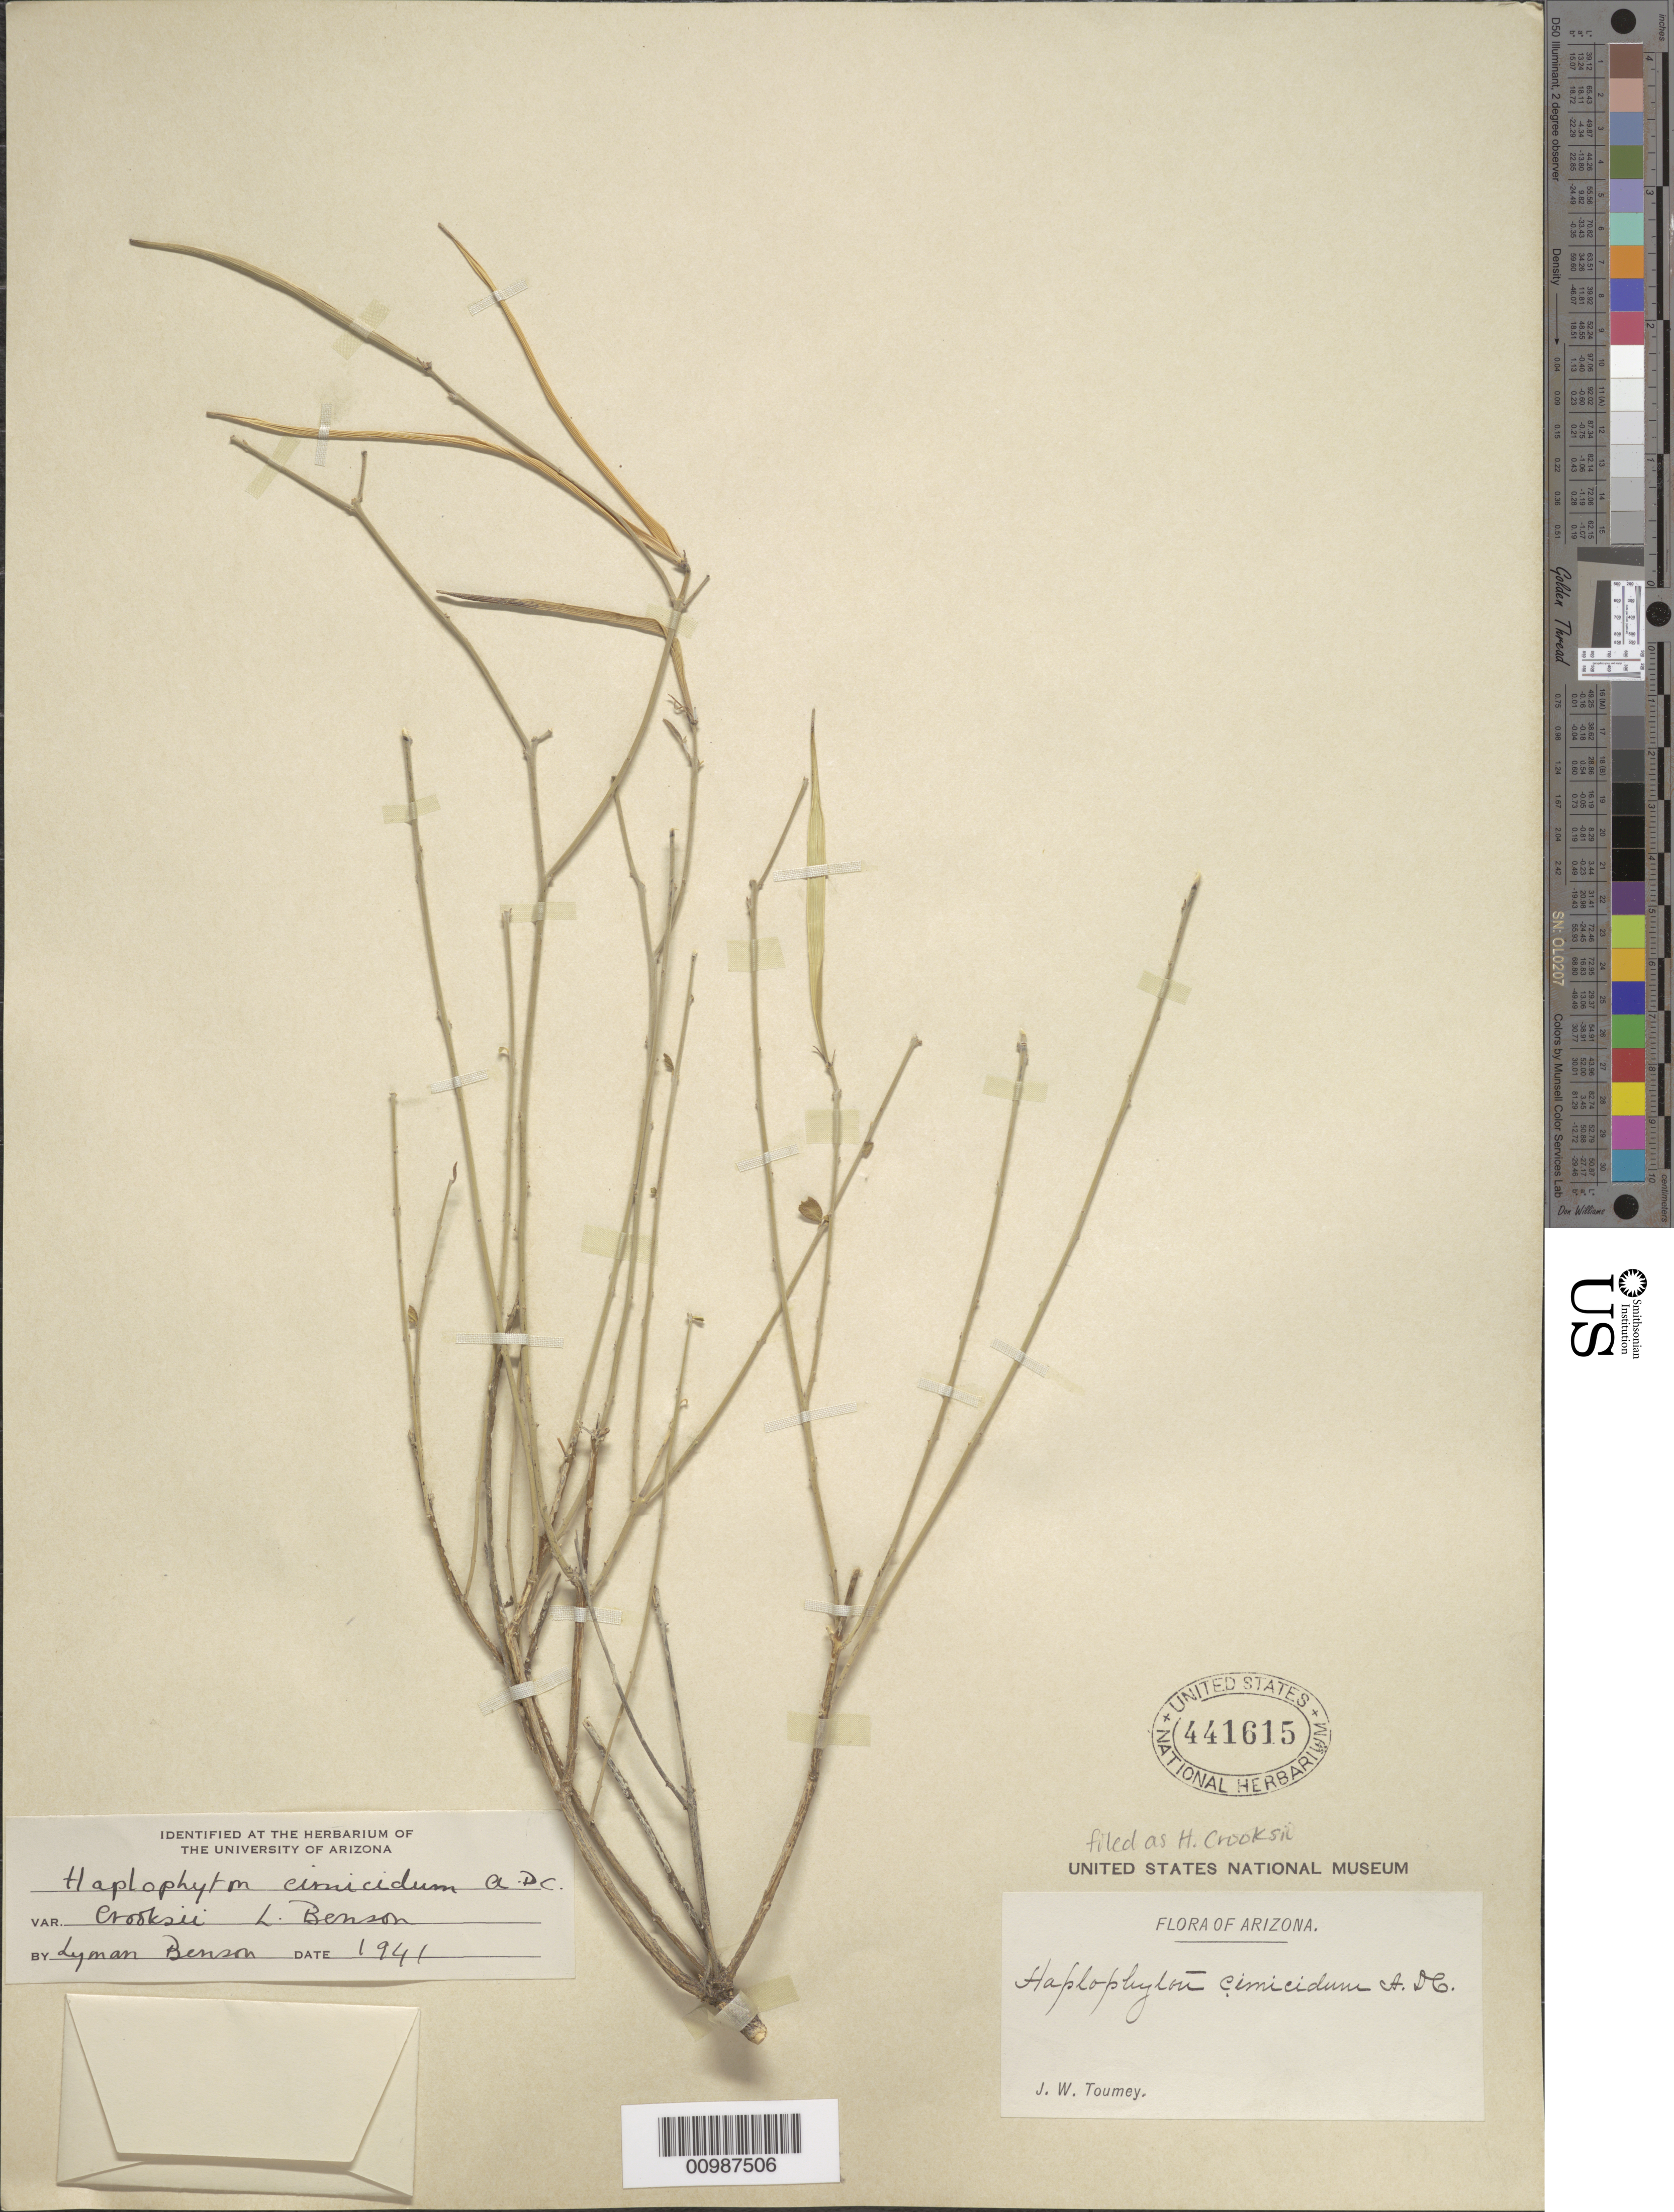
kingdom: Plantae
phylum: Tracheophyta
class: Magnoliopsida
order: Gentianales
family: Apocynaceae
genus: Haplophyton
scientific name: Haplophyton crooksii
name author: (L.D. Benson) L.D. Benson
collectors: J. W. Toumey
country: United States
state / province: Arizona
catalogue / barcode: US 441615